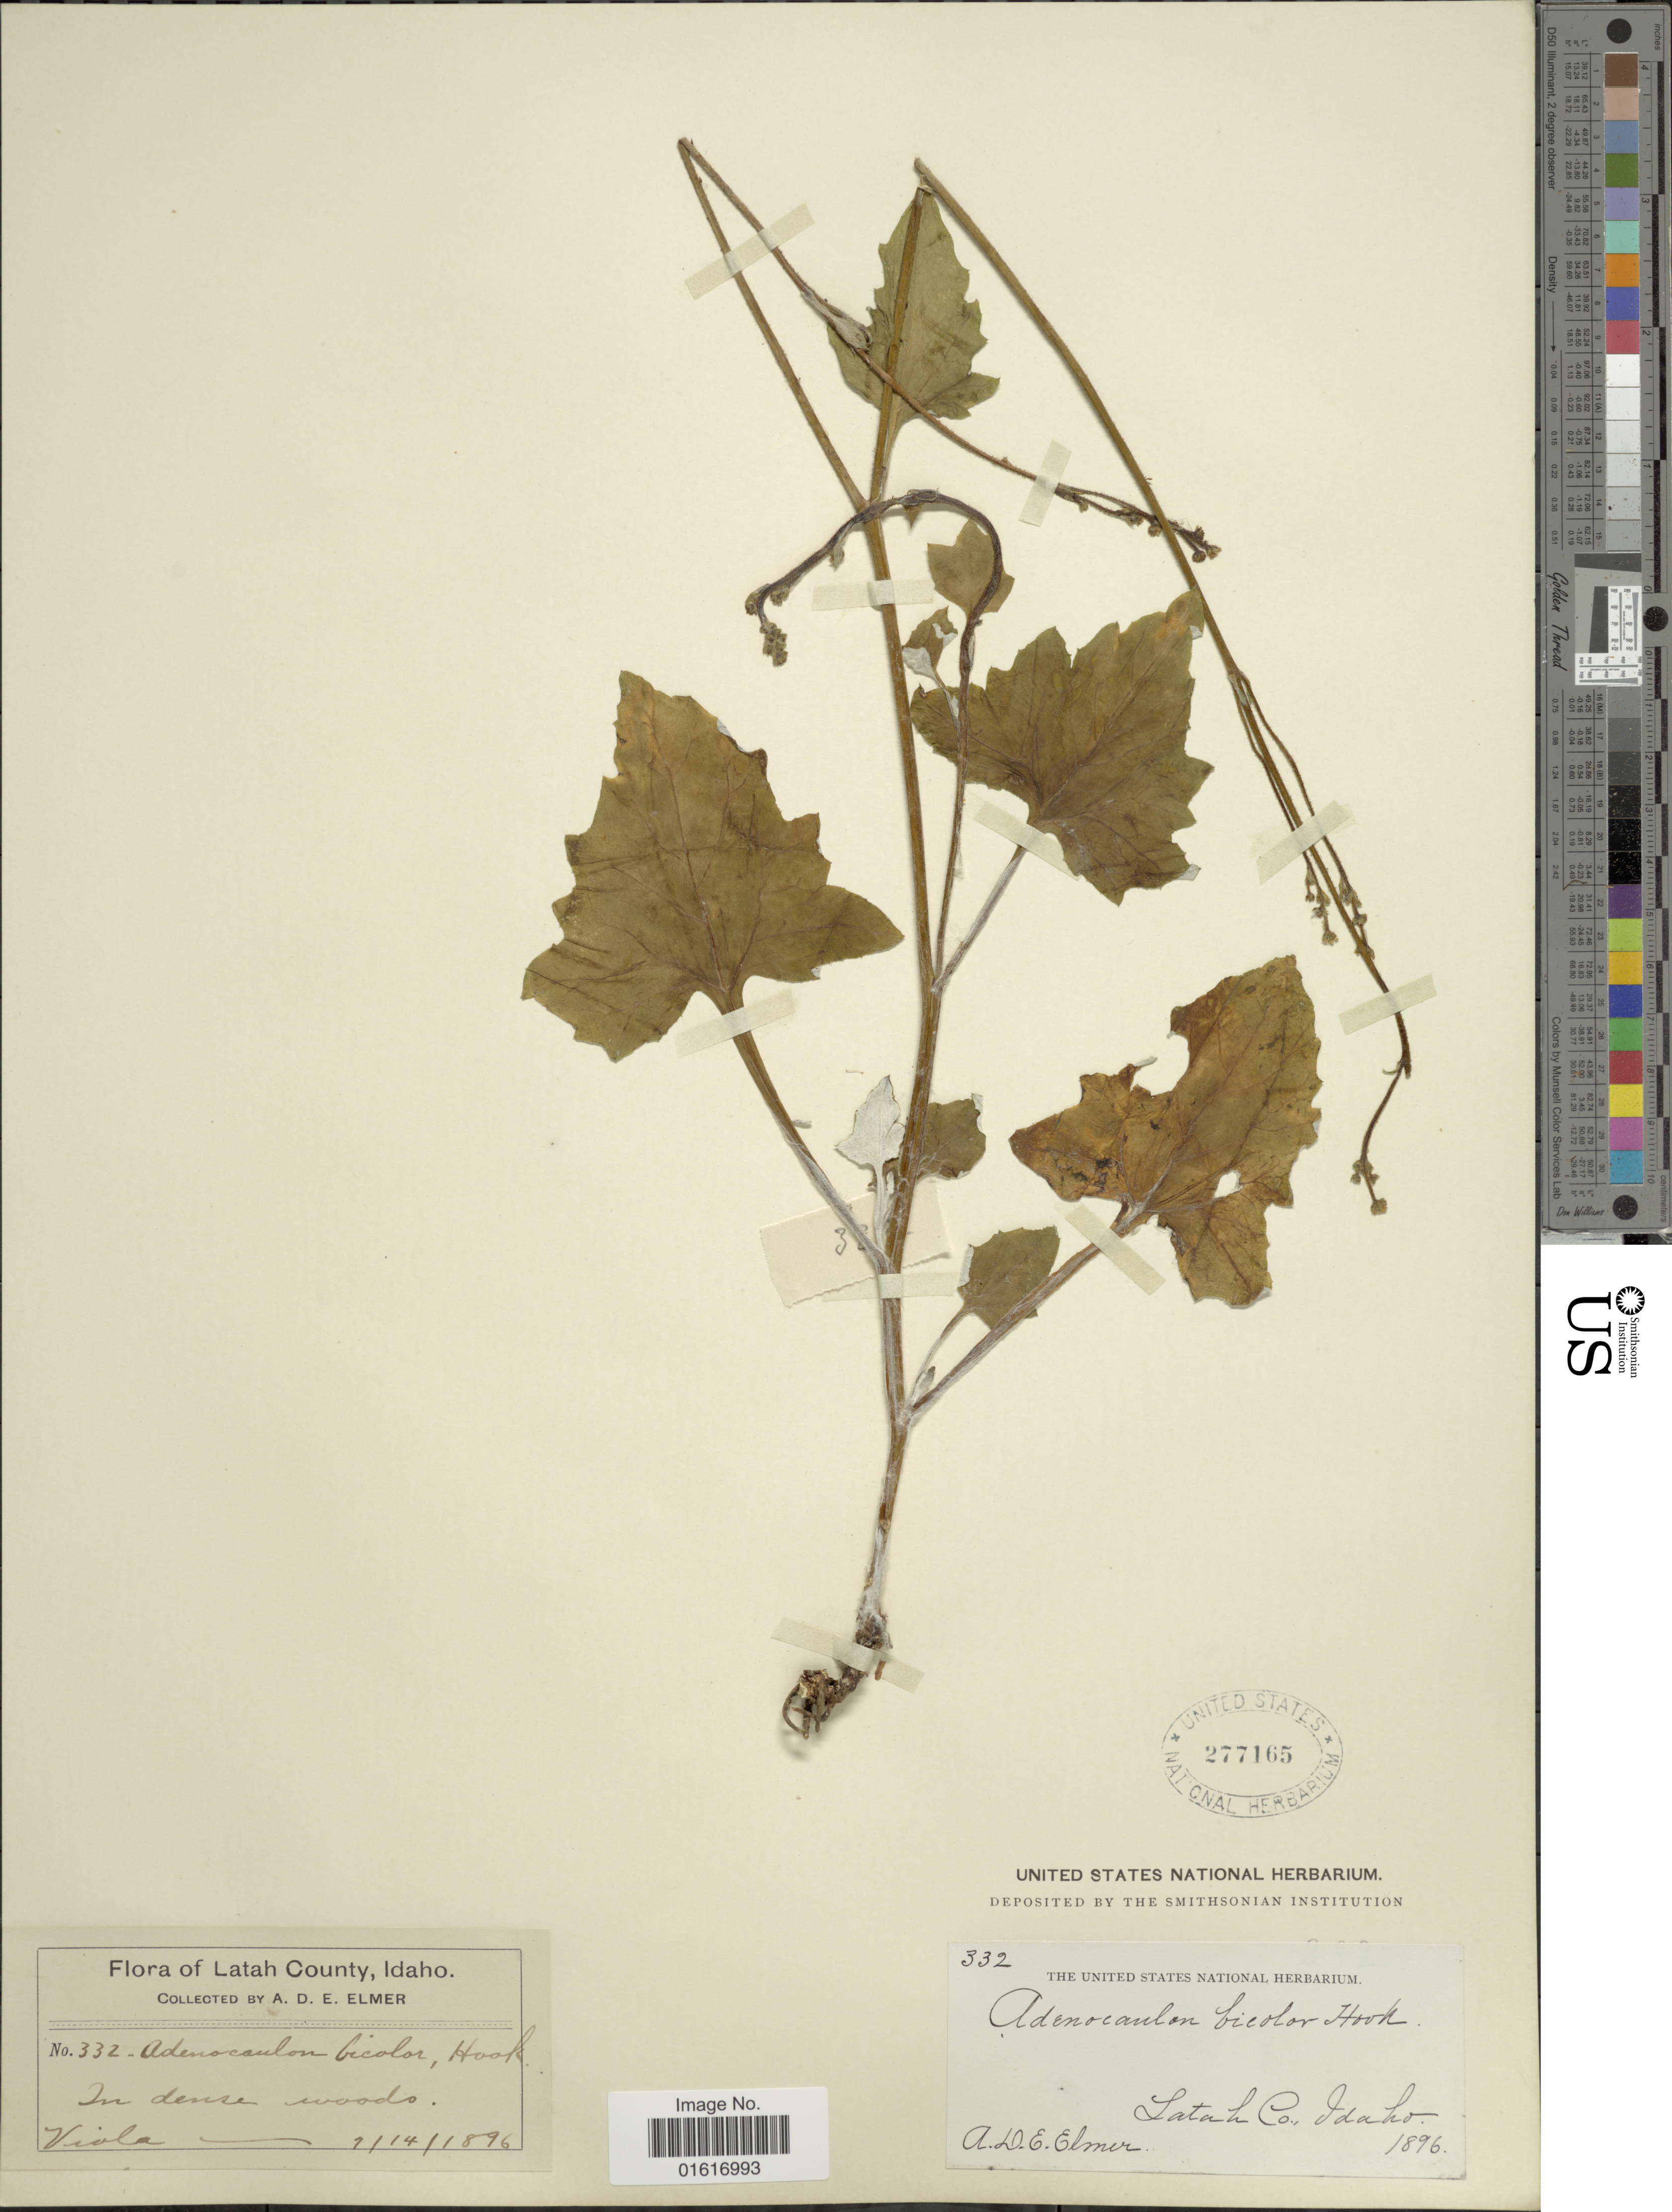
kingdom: Plantae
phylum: Tracheophyta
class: Magnoliopsida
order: Asterales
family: Asteraceae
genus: Adenocaulon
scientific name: Adenocaulon bicolor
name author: Hook.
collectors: A. D. E. Elmer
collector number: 332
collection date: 1896-07-14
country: United States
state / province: Idaho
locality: Latah County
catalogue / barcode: US 277165